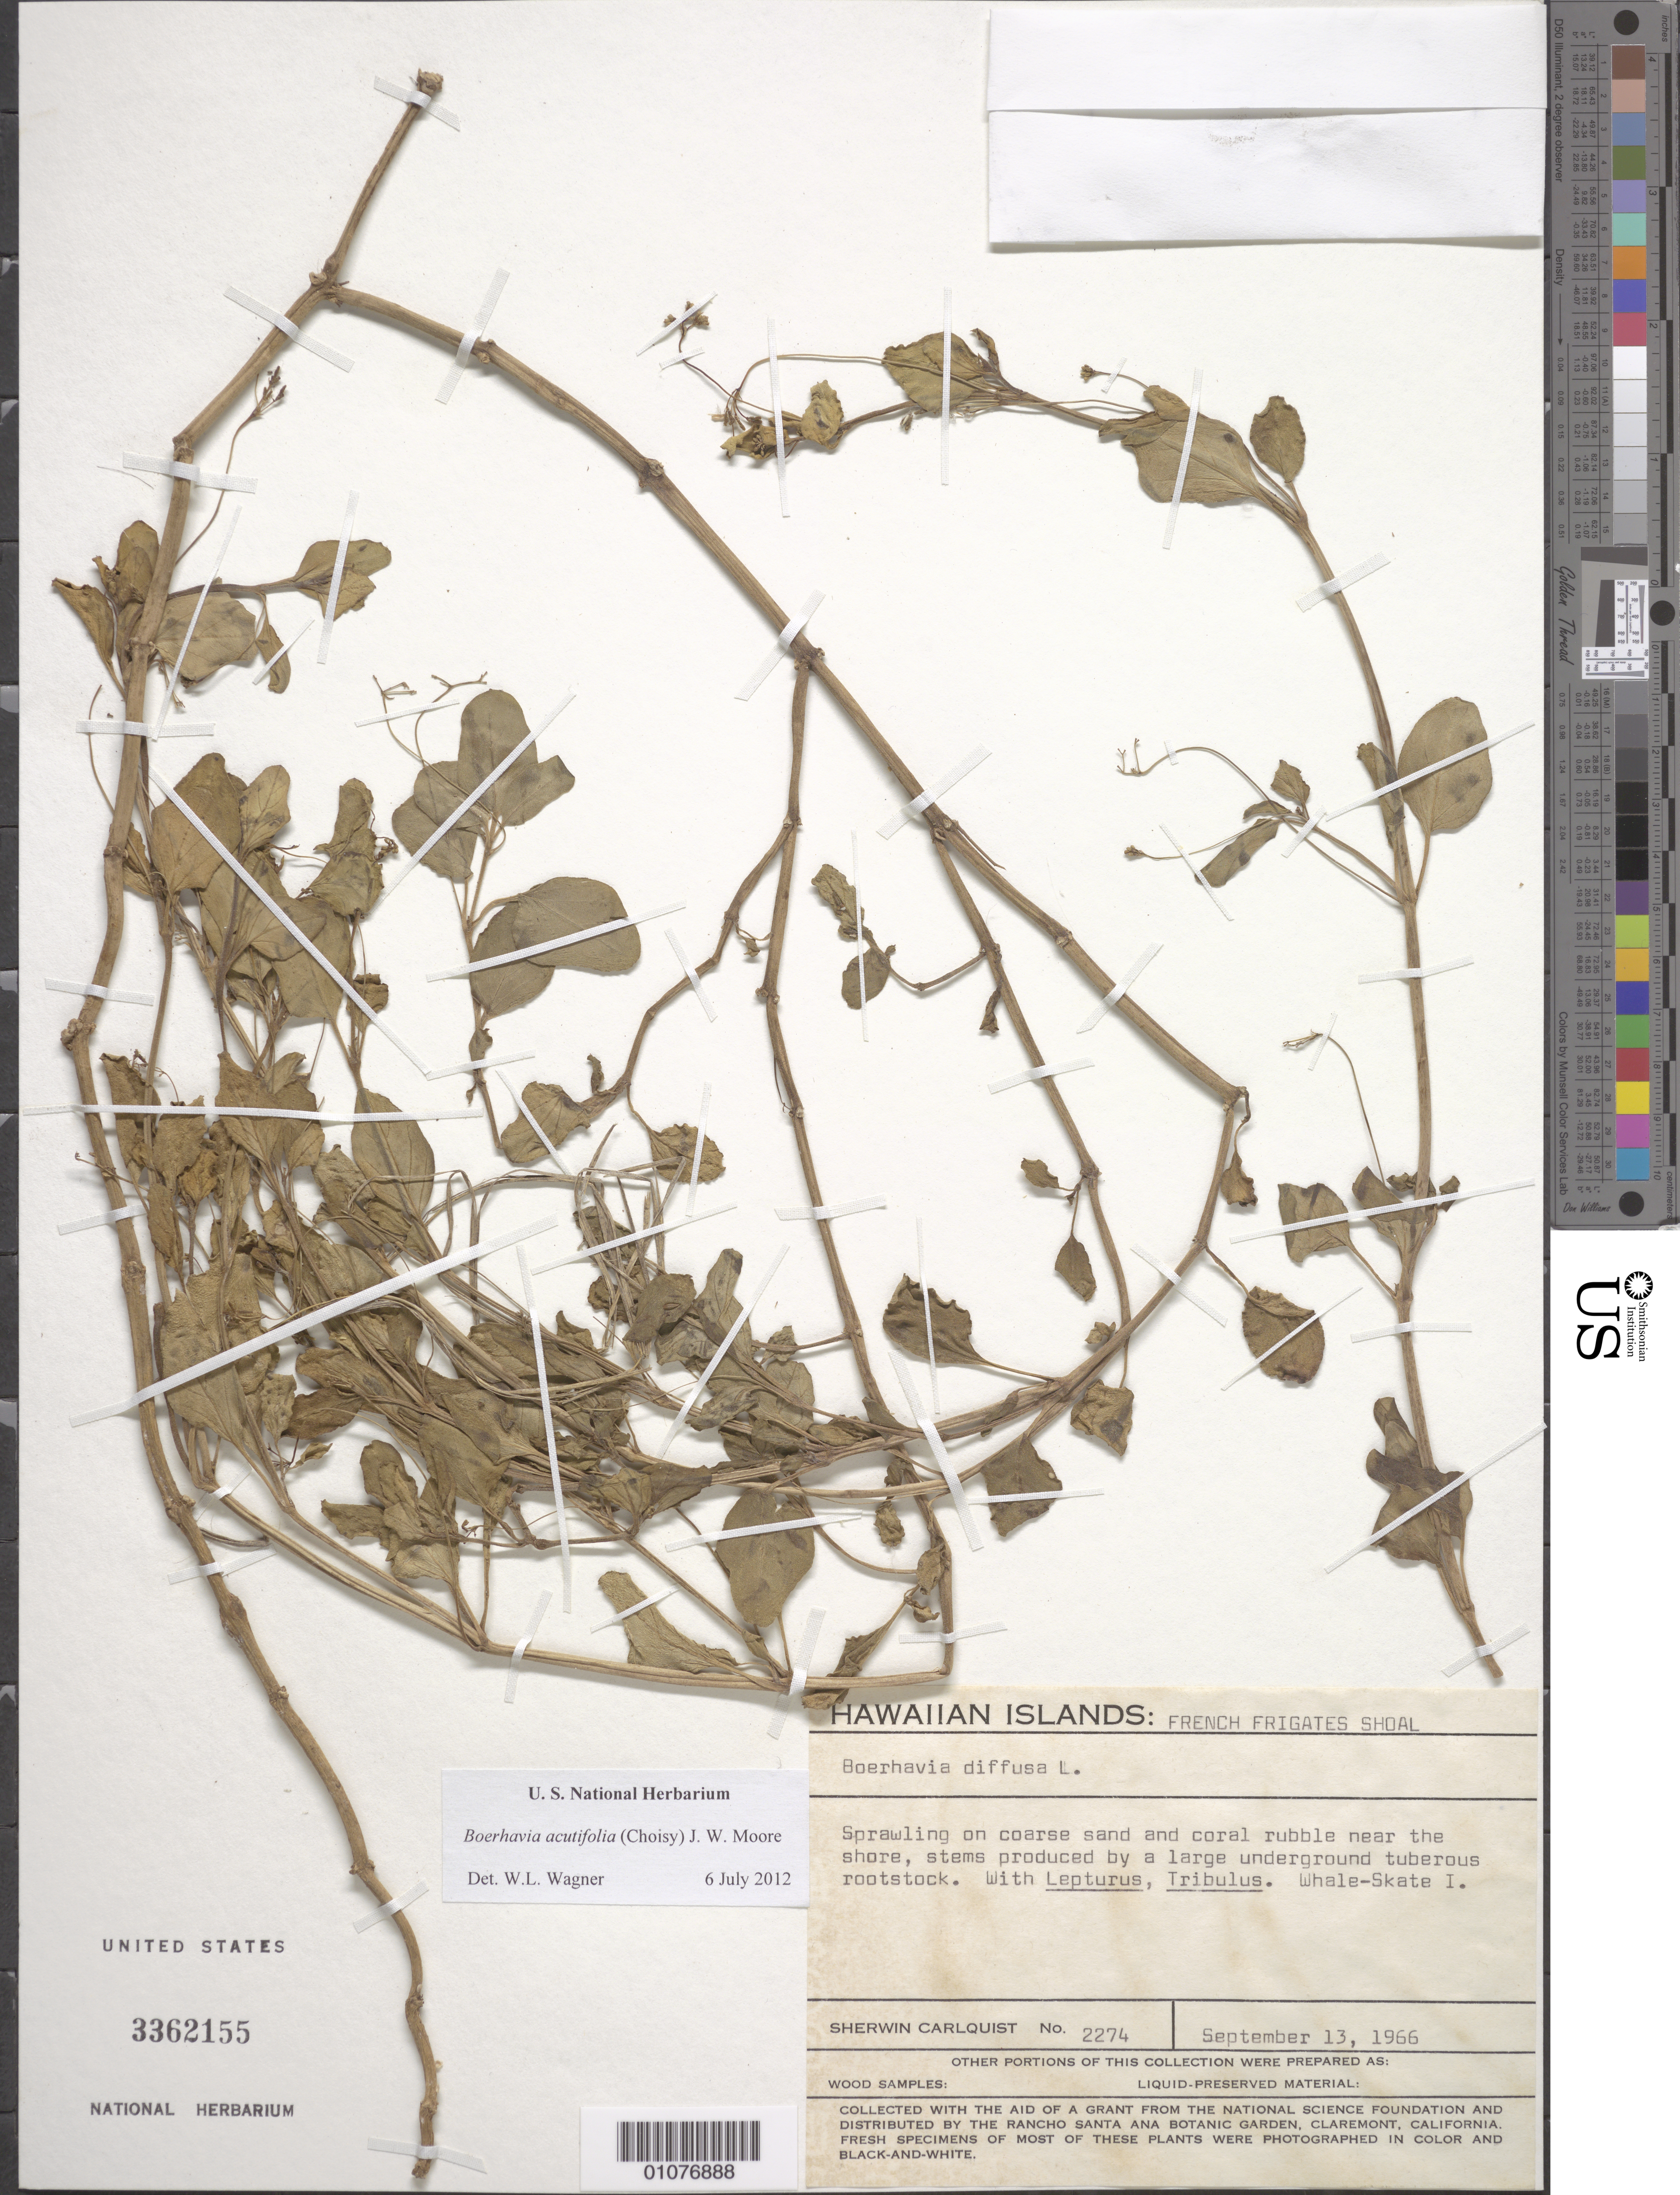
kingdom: Plantae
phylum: Tracheophyta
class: Magnoliopsida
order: Caryophyllales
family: Nyctaginaceae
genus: Boerhavia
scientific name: Boerhavia acutifolia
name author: (Choisy) J.W. Moore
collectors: S. Carlquist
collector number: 2274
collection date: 1966-09-13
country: United States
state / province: Hawaii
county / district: Honolulu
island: French Frigate Shoals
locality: near the shore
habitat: Sprawling on coarse sand and coral rubble near the shore, st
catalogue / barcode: US 3362155